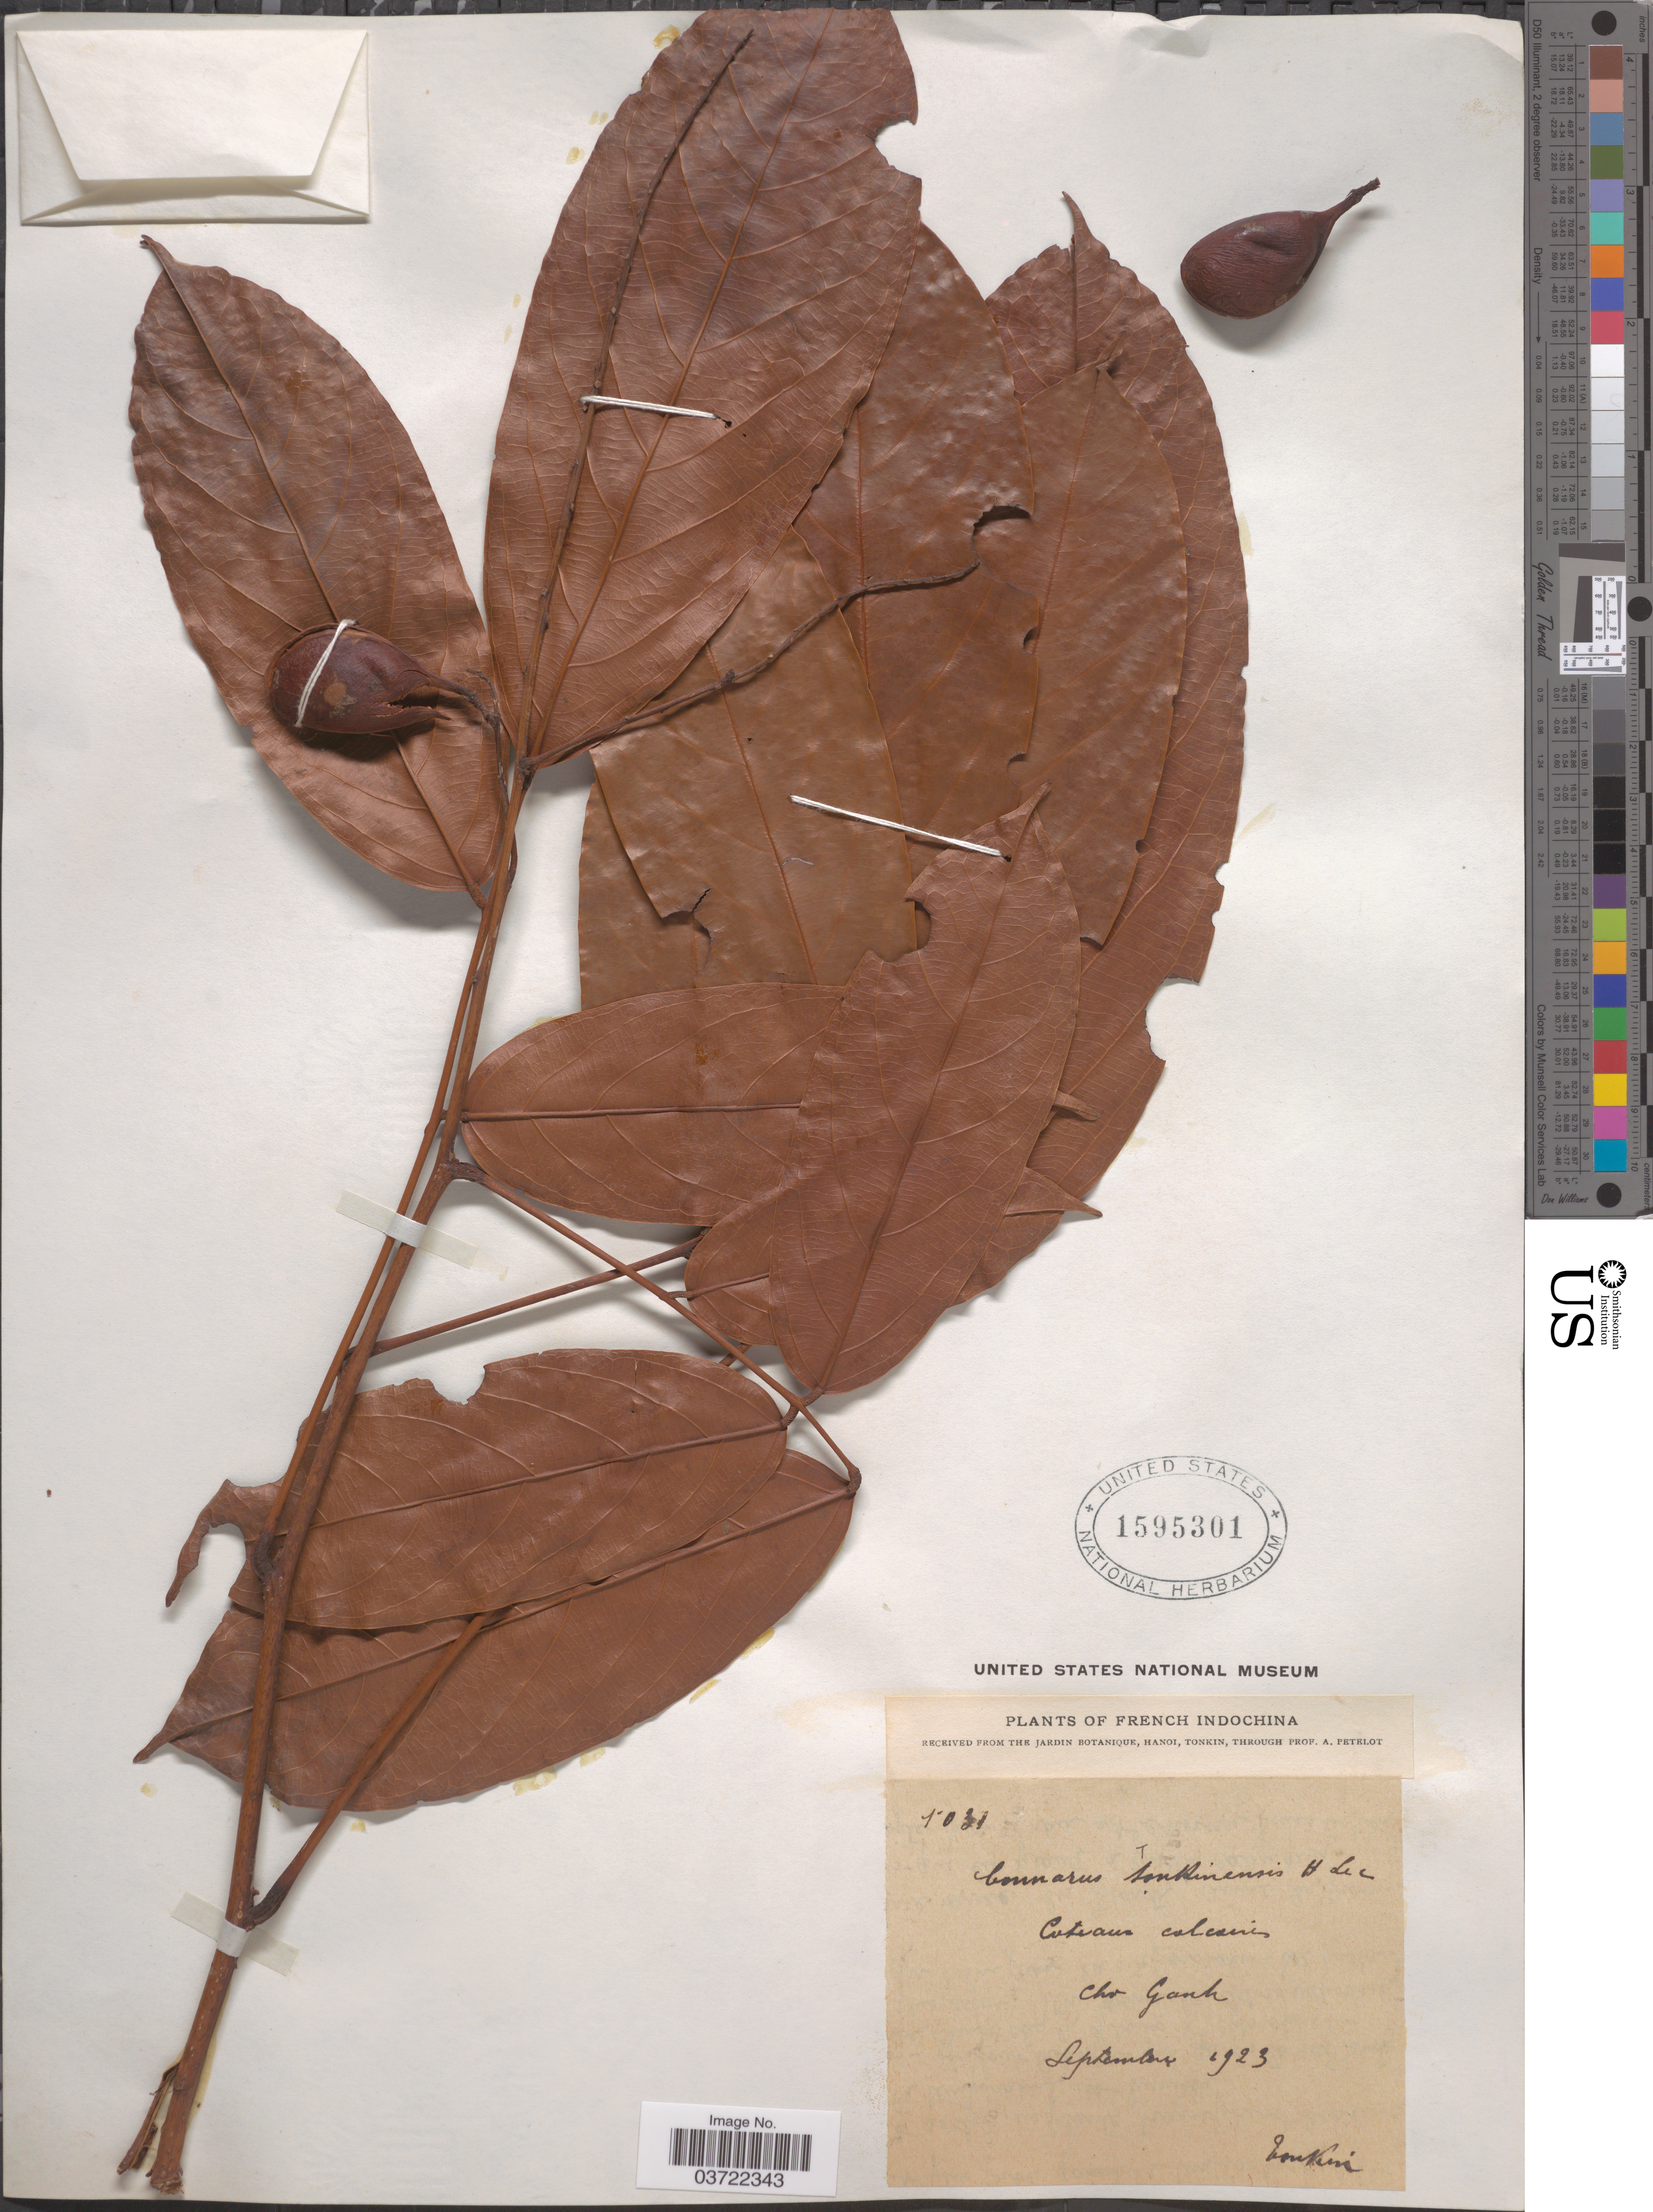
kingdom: Plantae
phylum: Tracheophyta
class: Magnoliopsida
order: Oxalidales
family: Connaraceae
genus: Connarus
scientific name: Connarus tonkinensis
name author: Lecomte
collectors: P. A. Pételot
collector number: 1031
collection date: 1923-09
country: Vietnam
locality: French Indochina. Cho Ganh.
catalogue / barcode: US 1595301